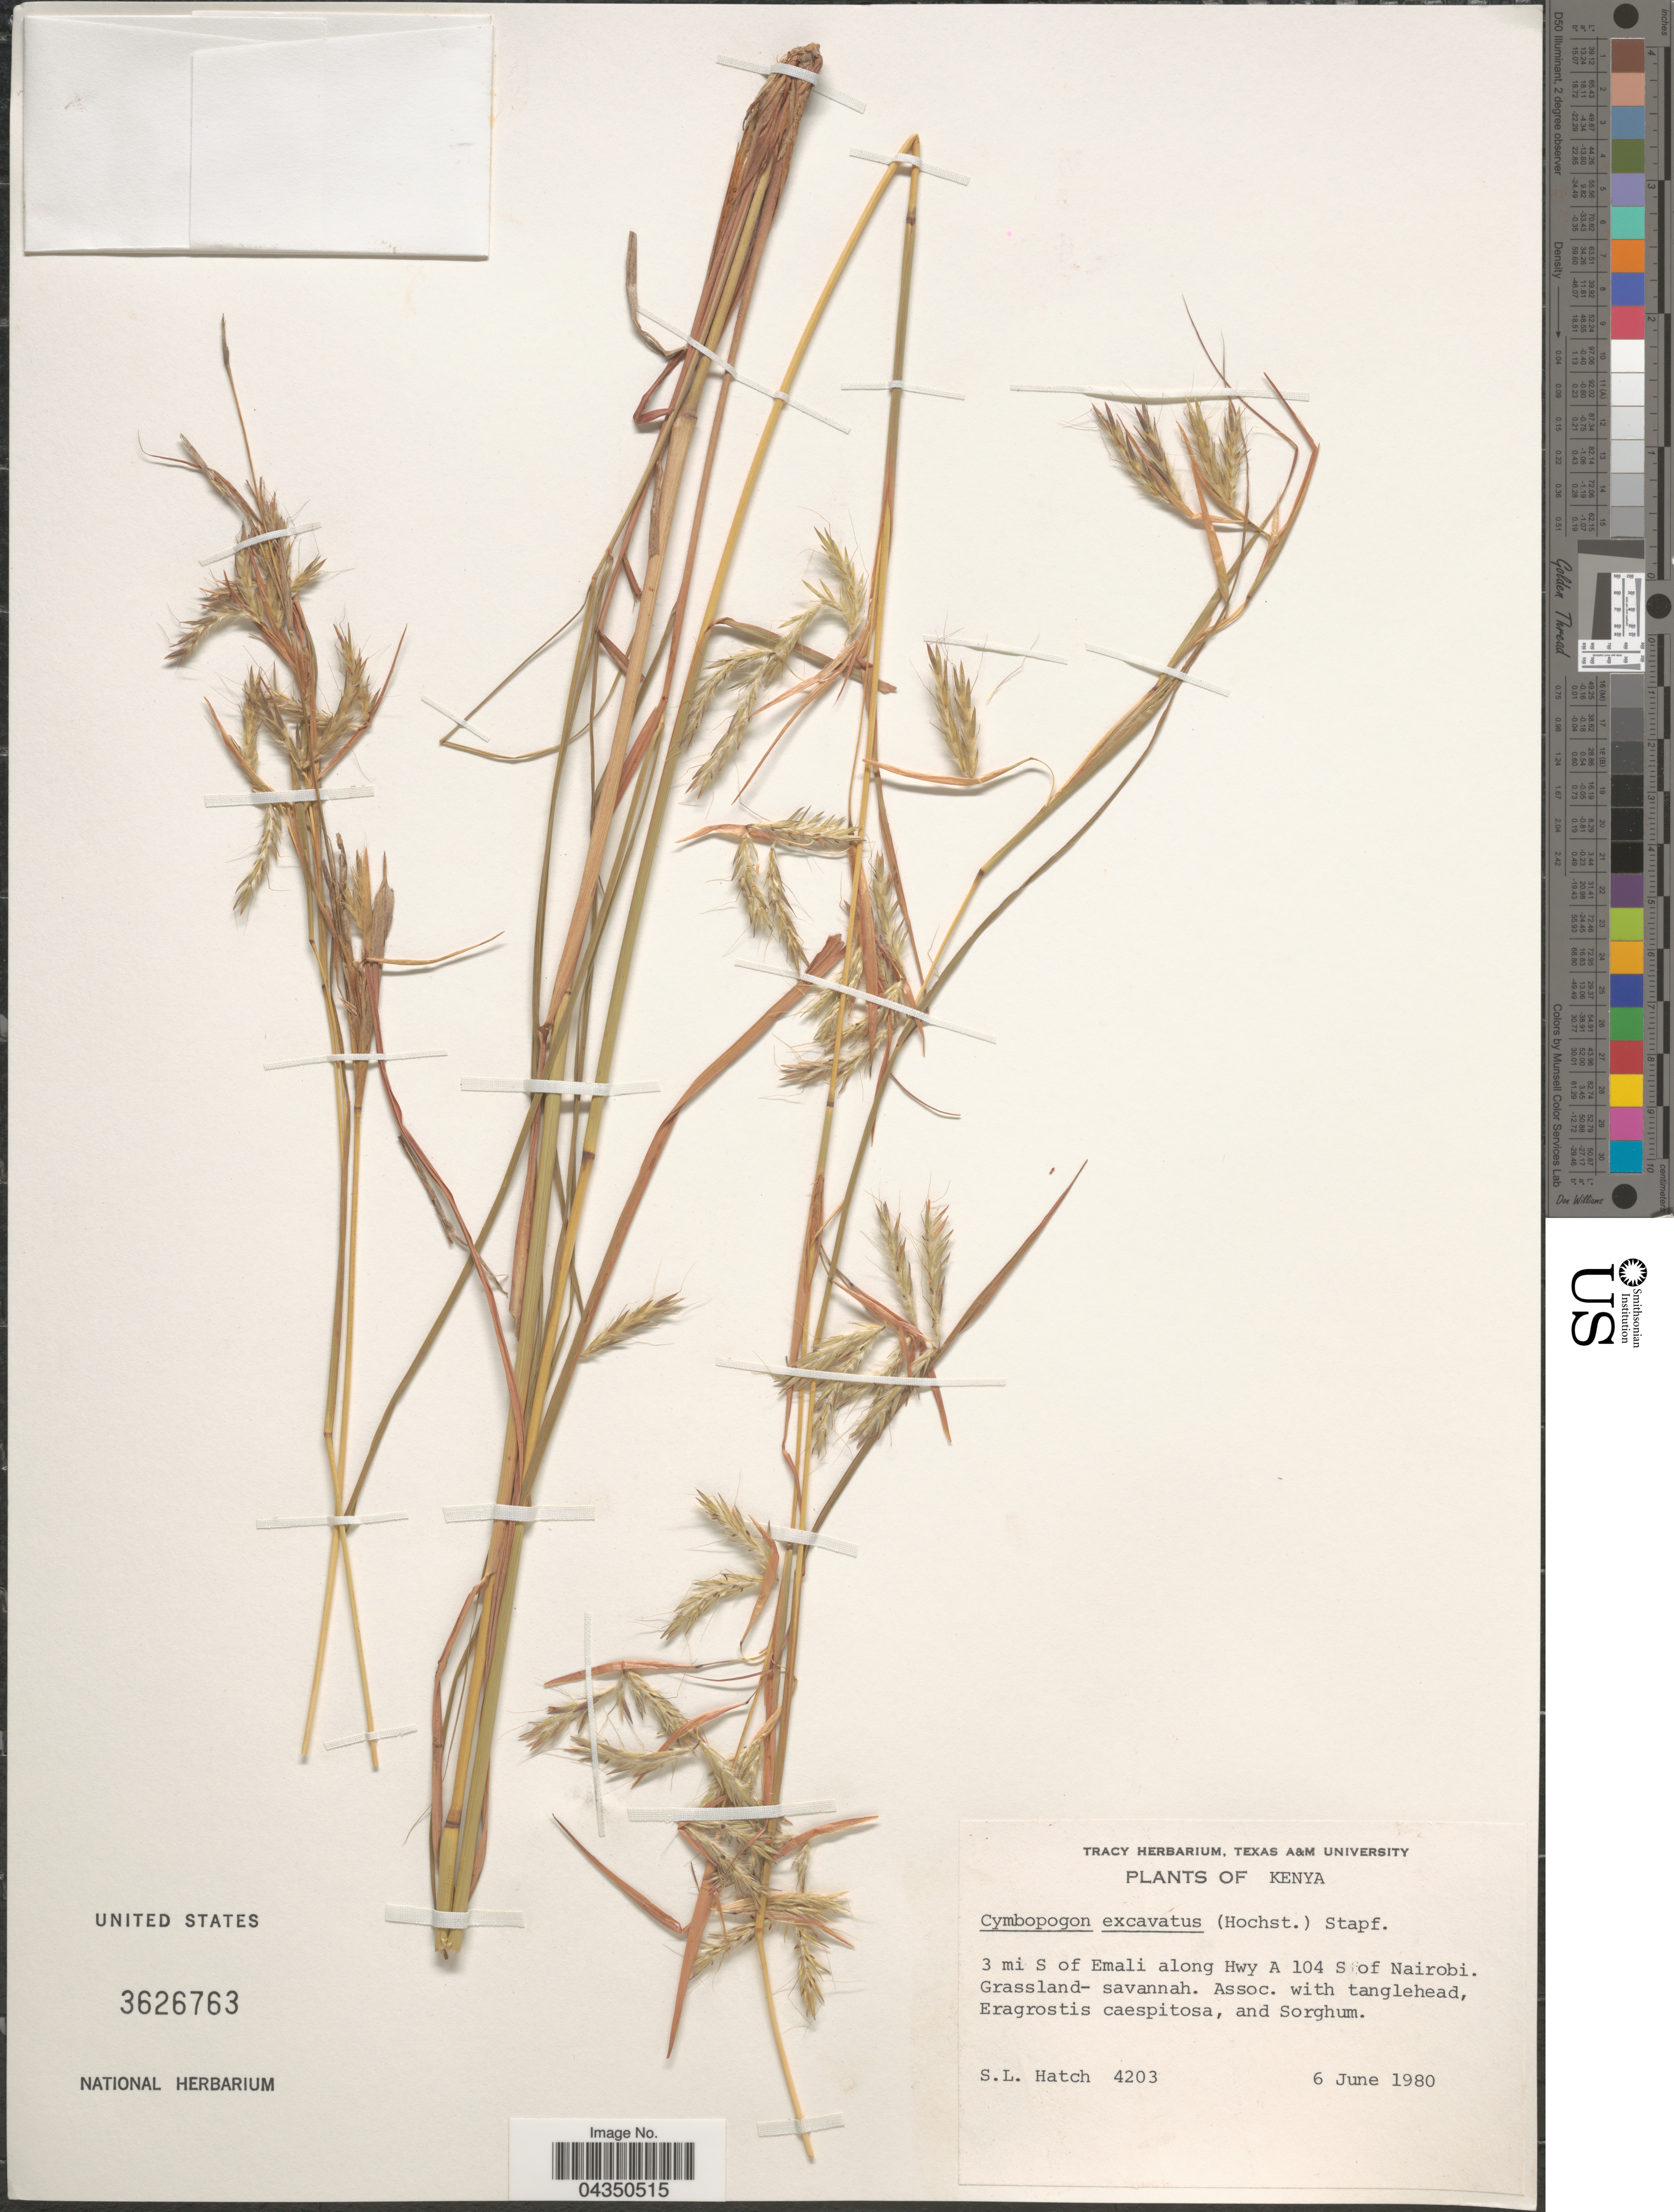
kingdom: Plantae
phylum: Tracheophyta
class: Liliopsida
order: Poales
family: Poaceae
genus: Cymbopogon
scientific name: Cymbopogon caesius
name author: (Nees ex Hook. & Arn.) Stapf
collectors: S. Hatch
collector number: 4203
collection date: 1980-06-06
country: Kenya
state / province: Nairobi Area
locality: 3 mi S of Emali along Hwy A 104 S of Nairobi.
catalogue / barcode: US 3626763